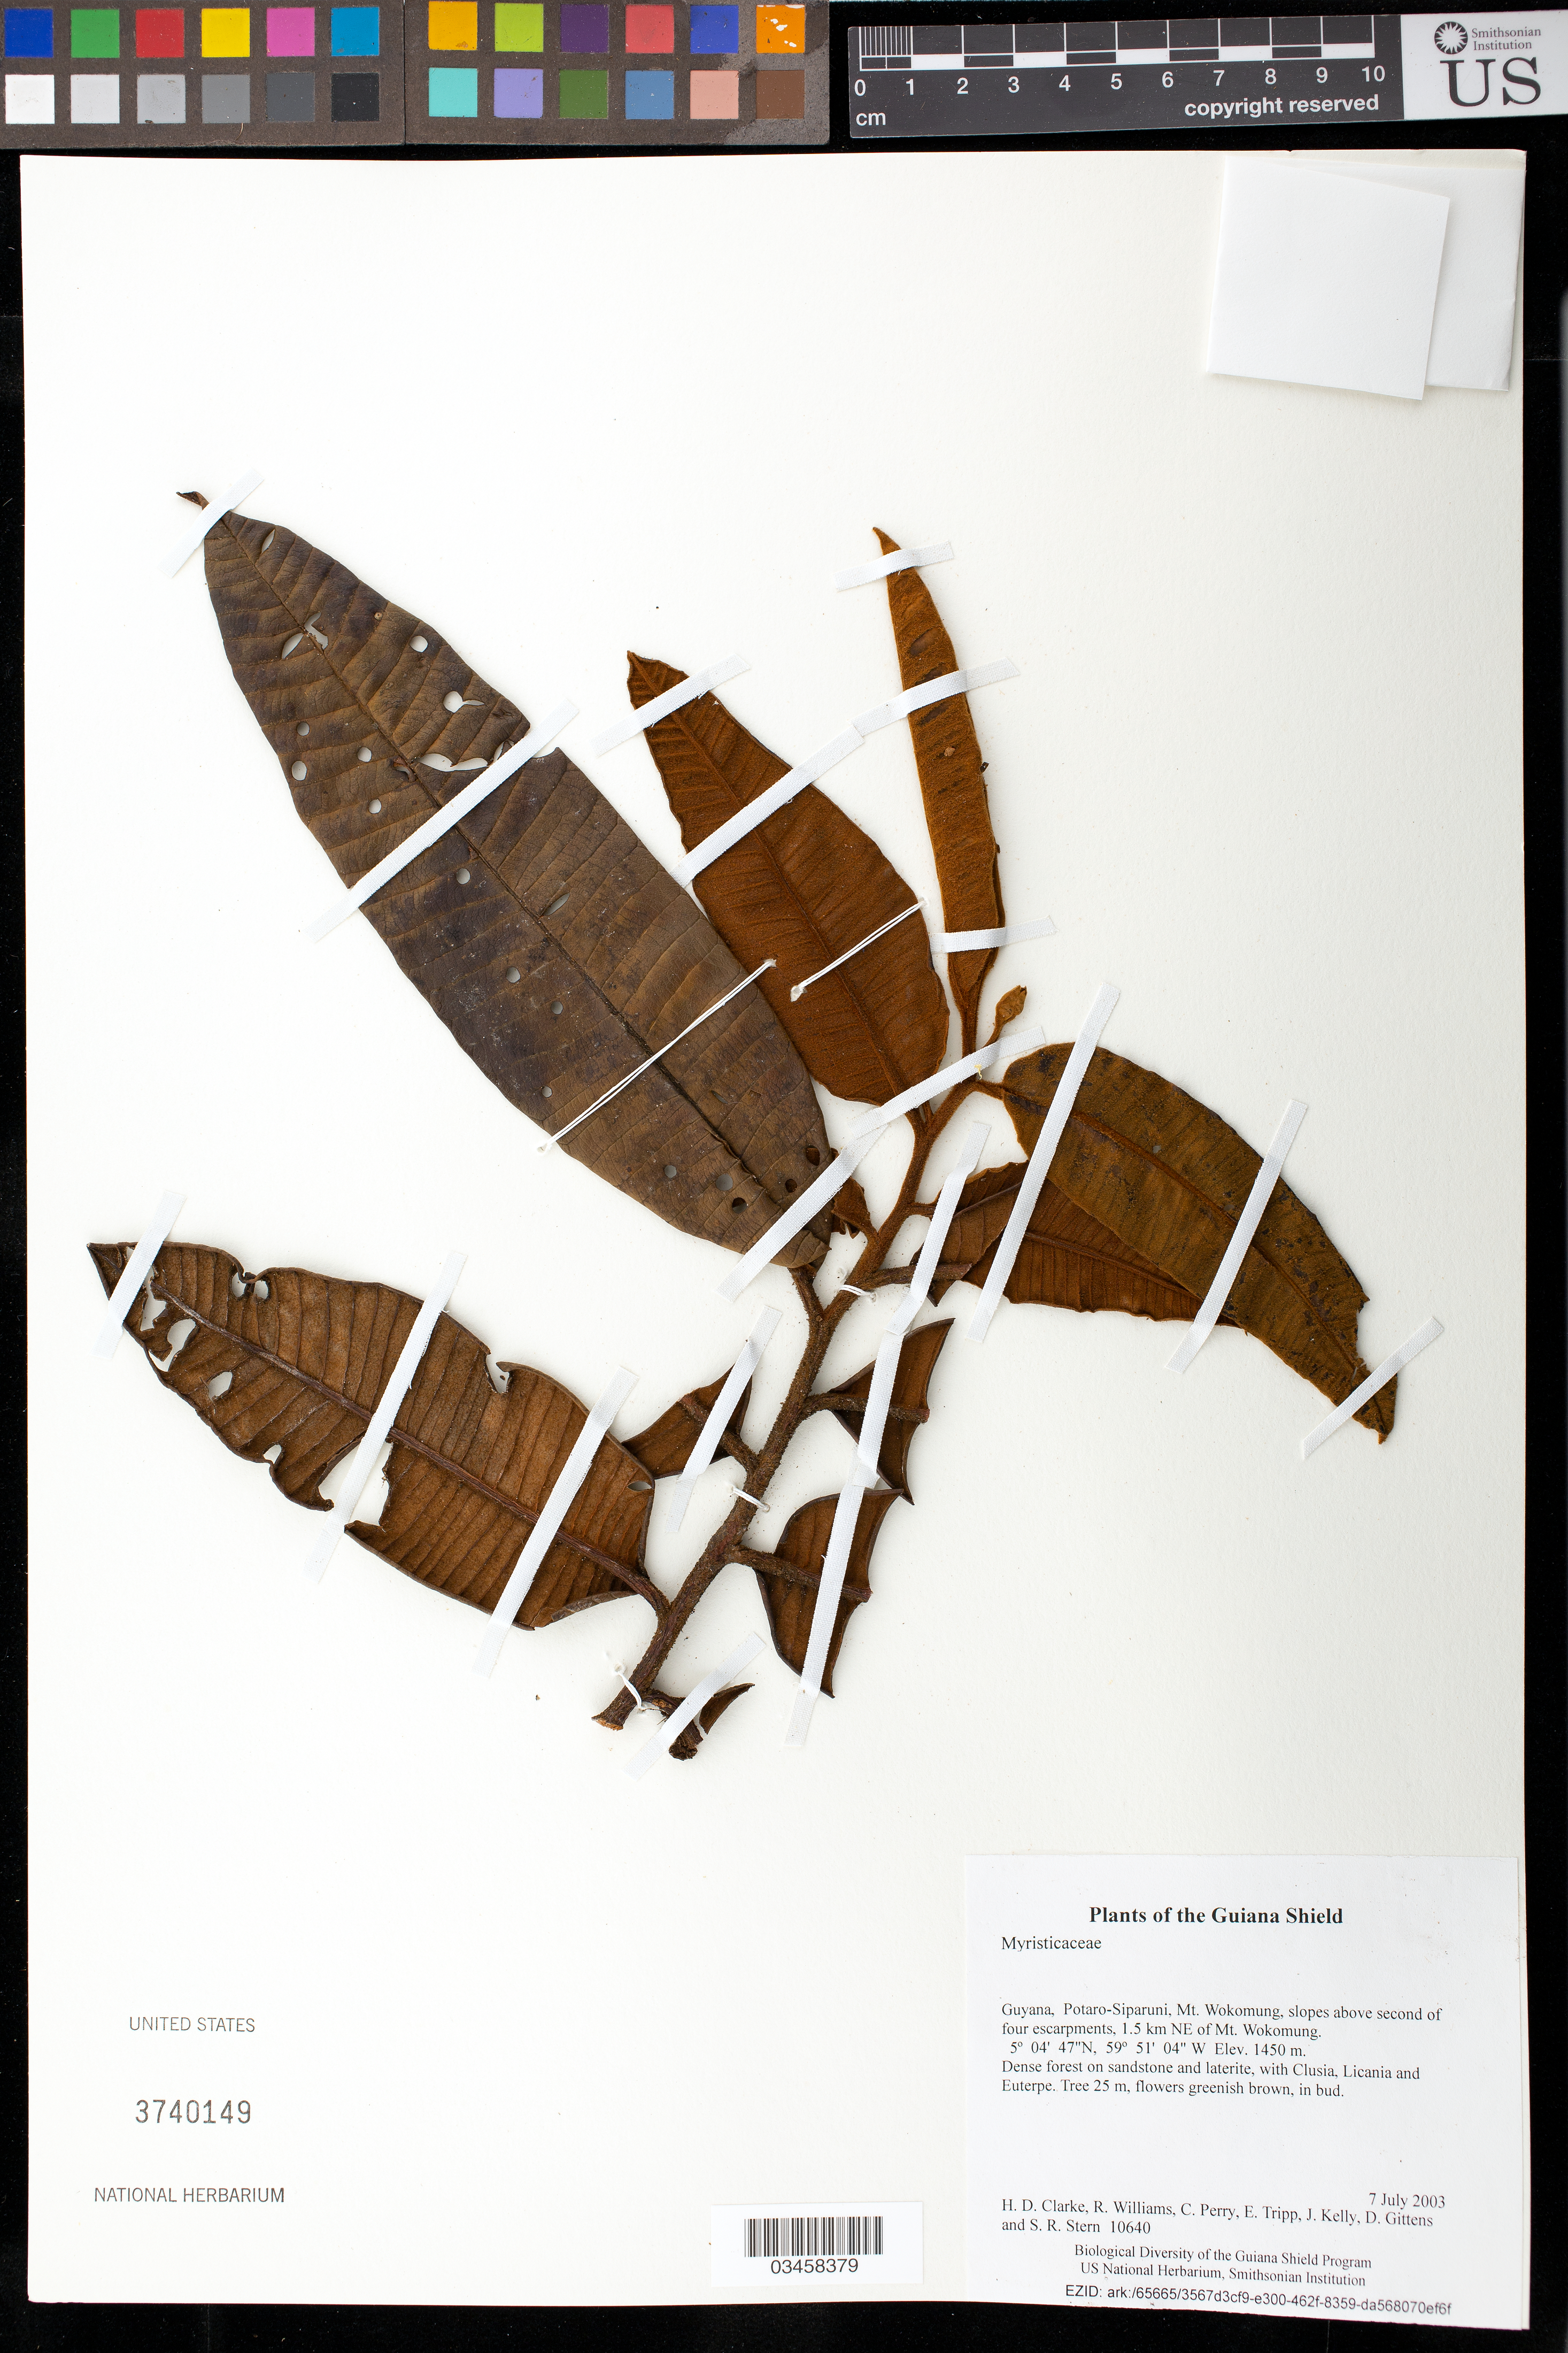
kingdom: Plantae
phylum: Tracheophyta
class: Magnoliopsida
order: Magnoliales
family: Myristicaceae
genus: Virola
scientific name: Virola sp.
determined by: Kelloff, Carol L.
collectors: H. D. Clarke, R. Williams, C. Perry, E. Tripp, J. Kelly, D. Gittens & S. R. Stern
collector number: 10640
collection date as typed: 7 July 2003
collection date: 2003-07-07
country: Guyana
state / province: Potaro-Siparuni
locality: Mt. Wokomung, slopes above second of four escarpments, 1.5 km NE of Mt. Wokomung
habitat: Dense forest on sandstone and laterite, with Clusia, Licania and Euterpe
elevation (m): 1450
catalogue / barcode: US 3740149